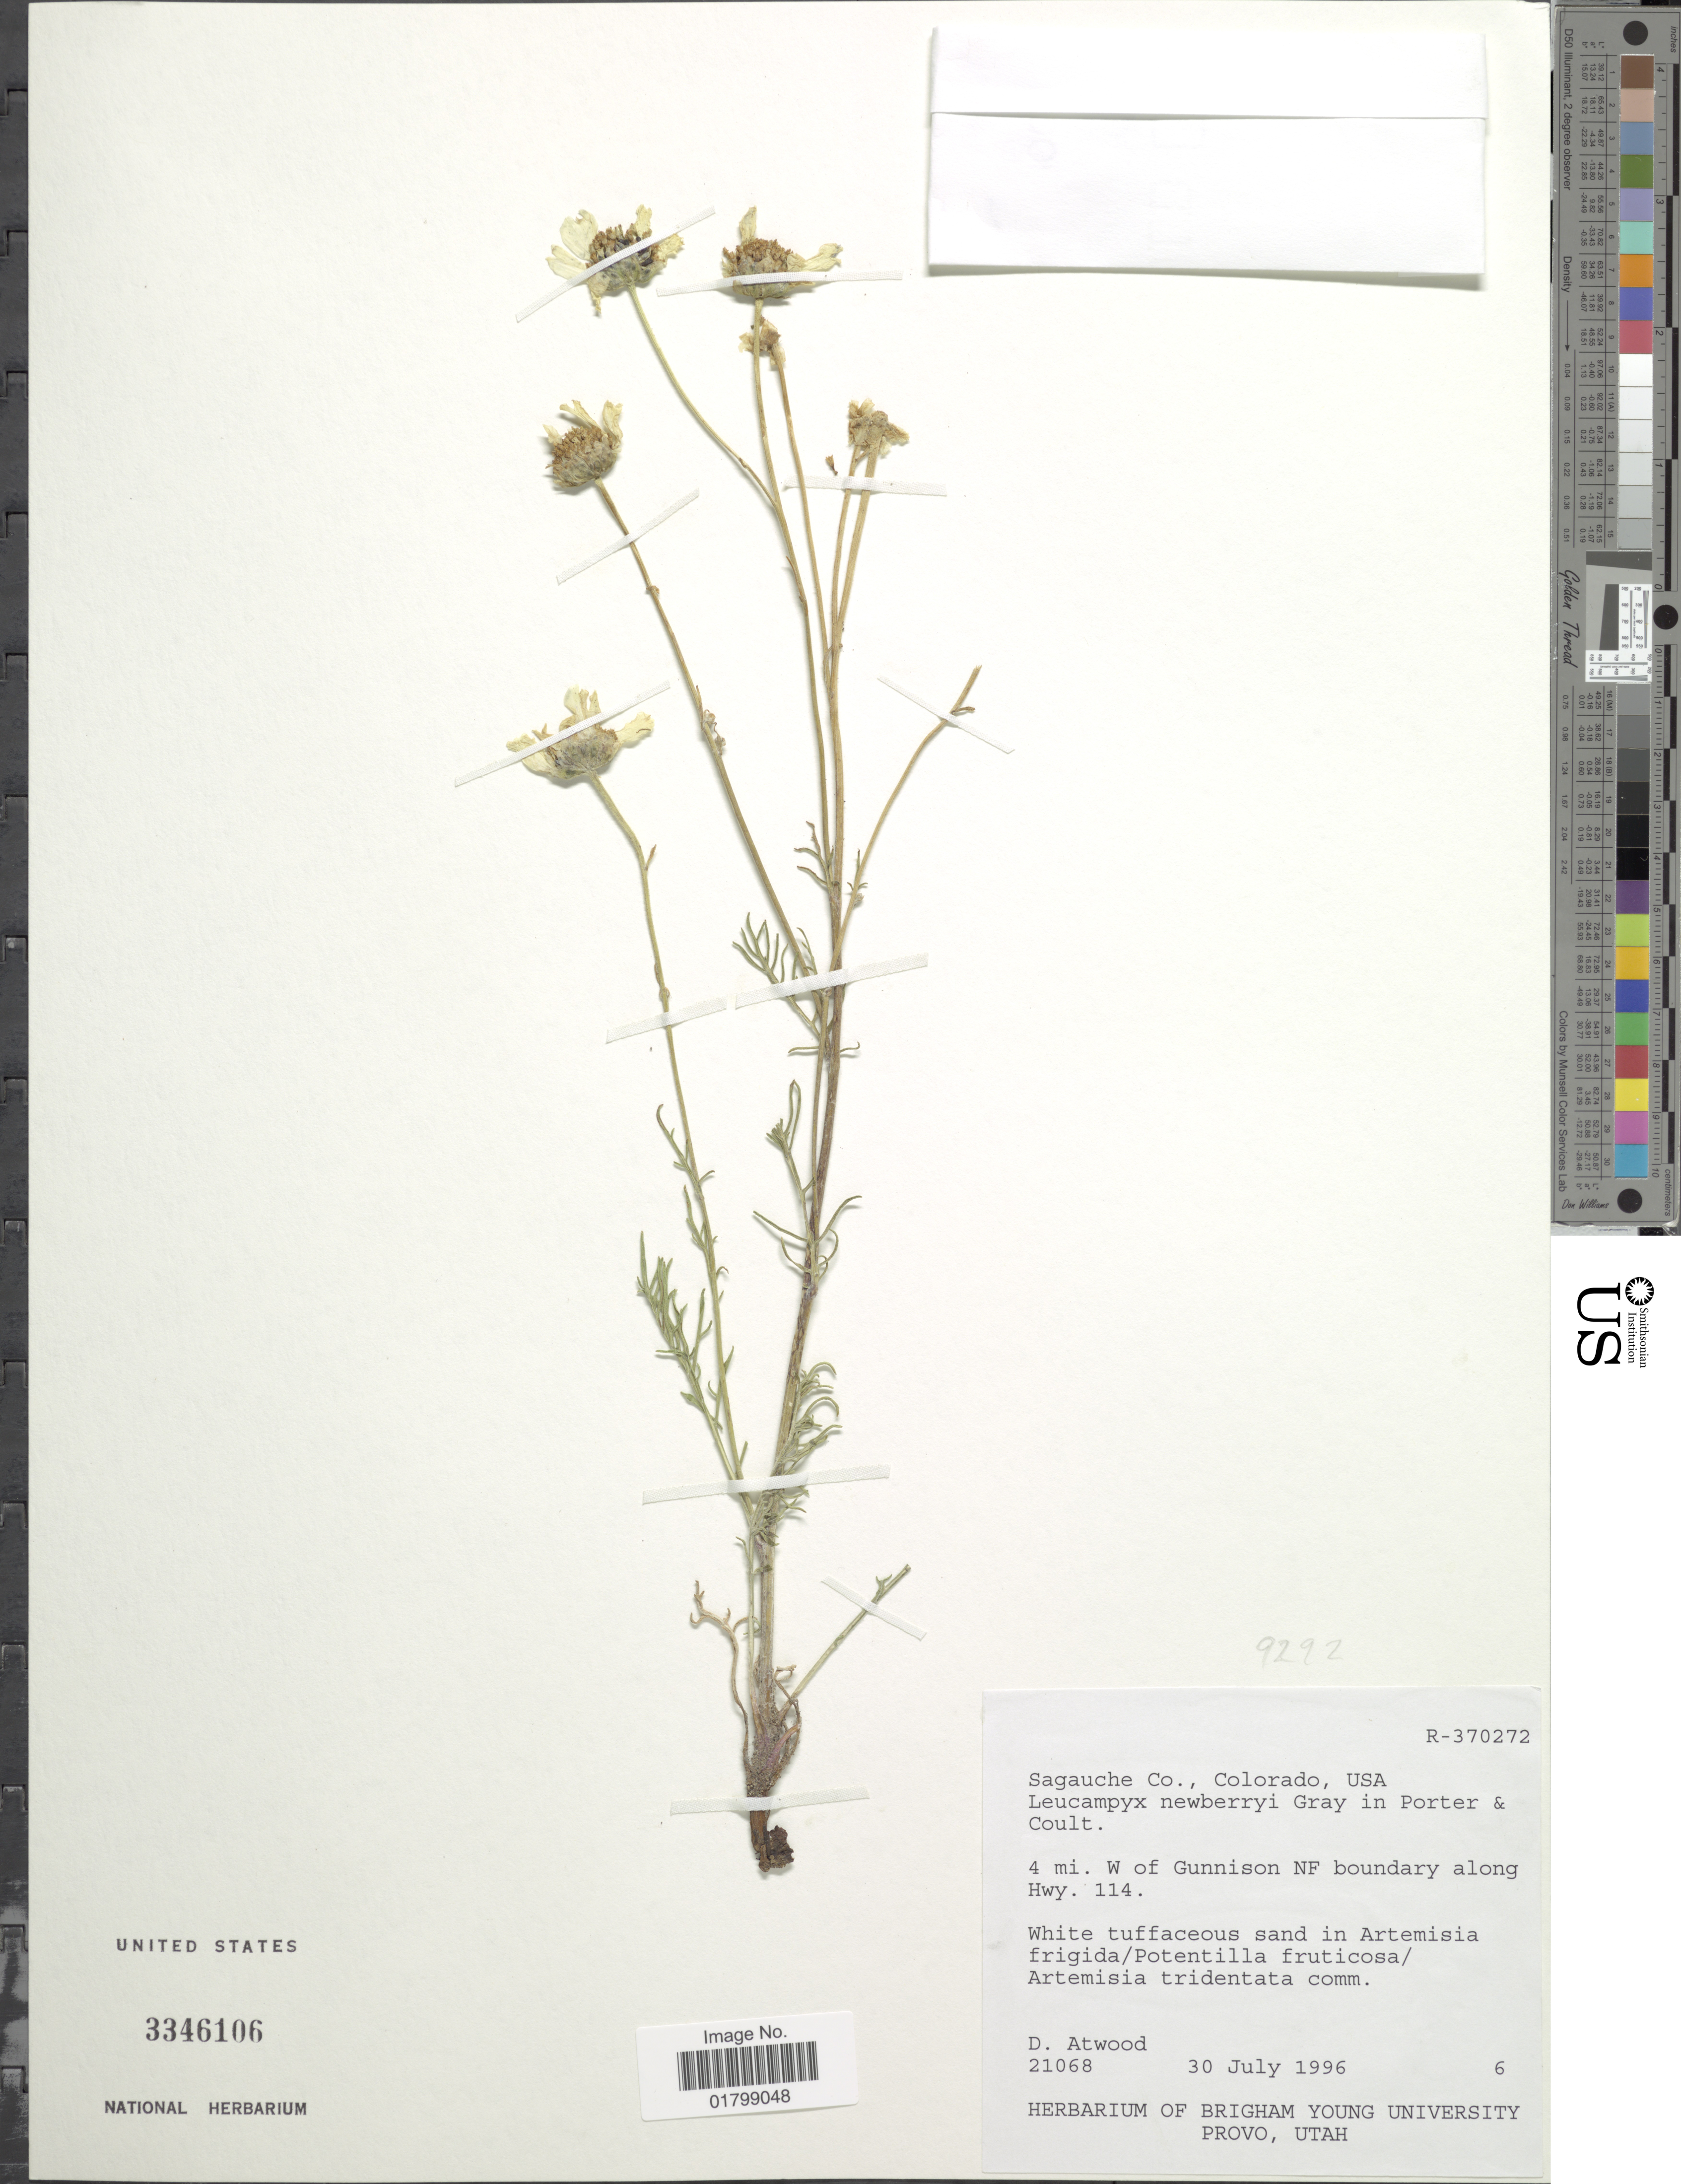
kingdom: Plantae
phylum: Tracheophyta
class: Magnoliopsida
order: Asterales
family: Asteraceae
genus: Hymenopappus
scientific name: Hymenopappus newberryi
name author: (D.D. Keck) B.L. Turner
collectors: D. Atwood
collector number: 21068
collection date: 1996-07-30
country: United States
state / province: Colorado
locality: Saguache Co., 4 mi. W of Gunnison NF boundary along Hwy. 114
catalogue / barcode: US 3346106